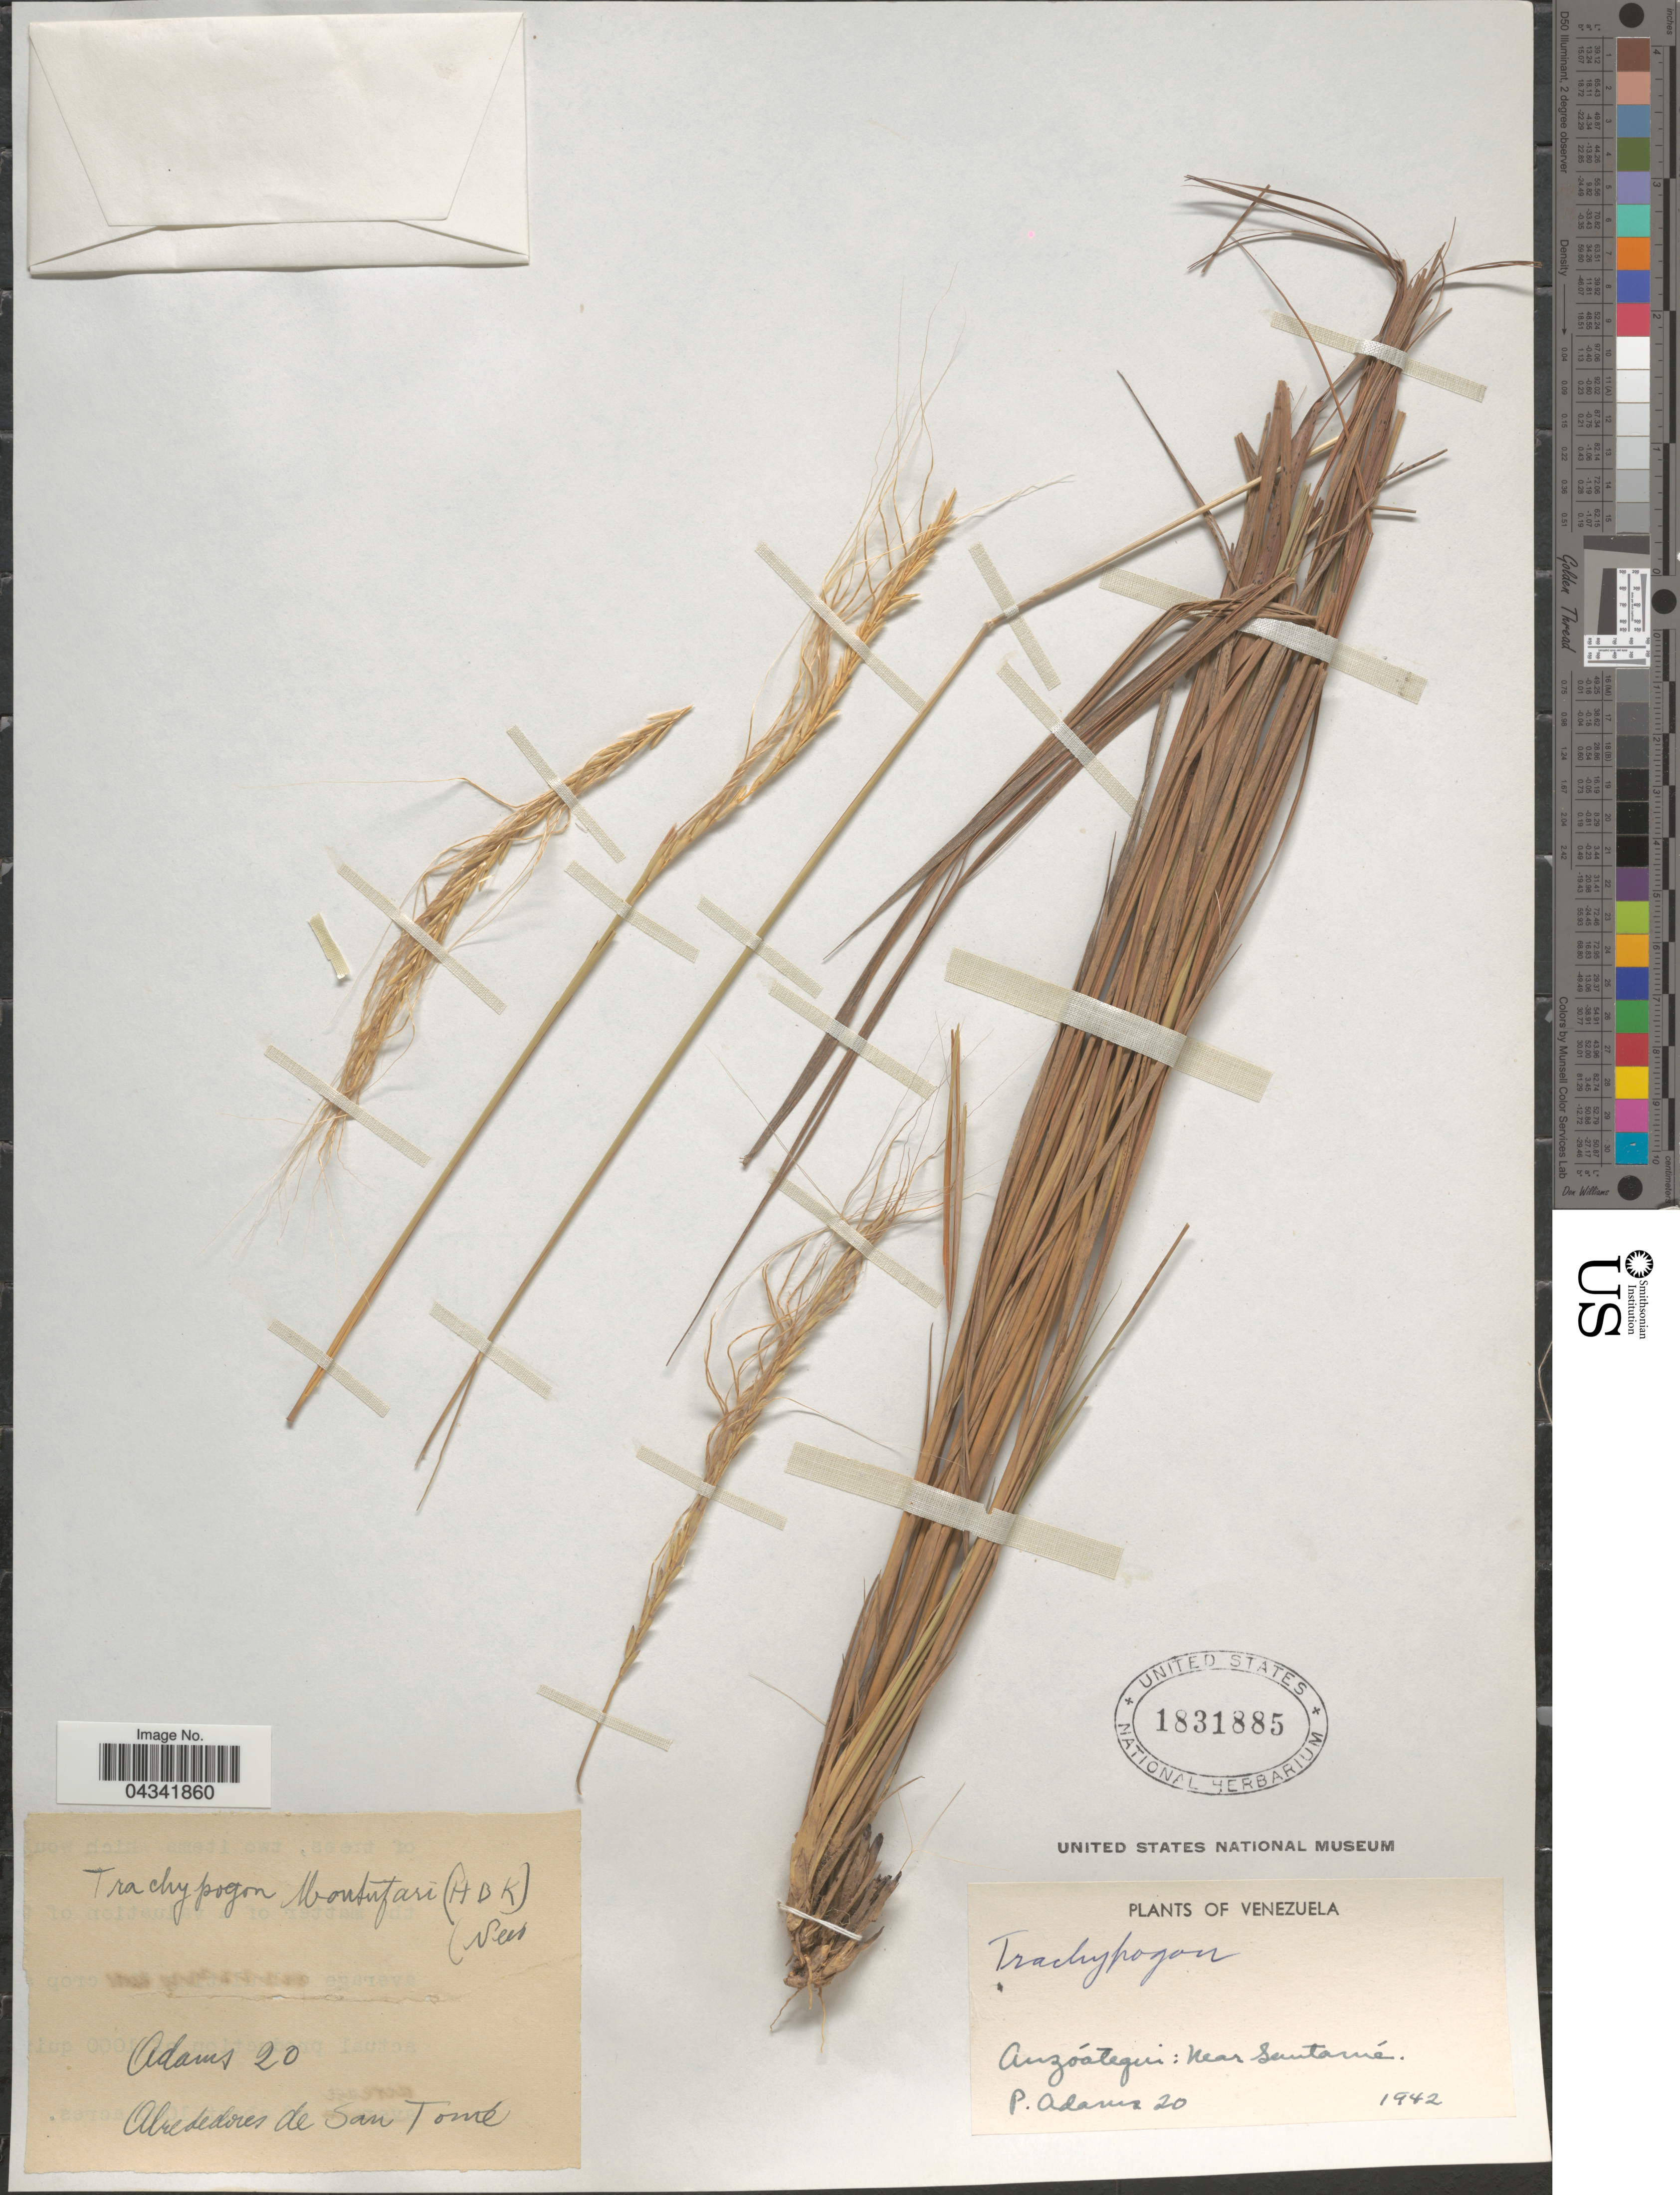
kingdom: Plantae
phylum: Tracheophyta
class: Liliopsida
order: Poales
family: Poaceae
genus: Trachypogon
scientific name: Trachypogon spicatus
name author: (L. f.) Kuntze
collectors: P. Adams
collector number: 20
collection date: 1942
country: Venezuela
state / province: Anzoategui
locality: Alrededores de San Tomé. Near Santamé.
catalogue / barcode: US 1831885